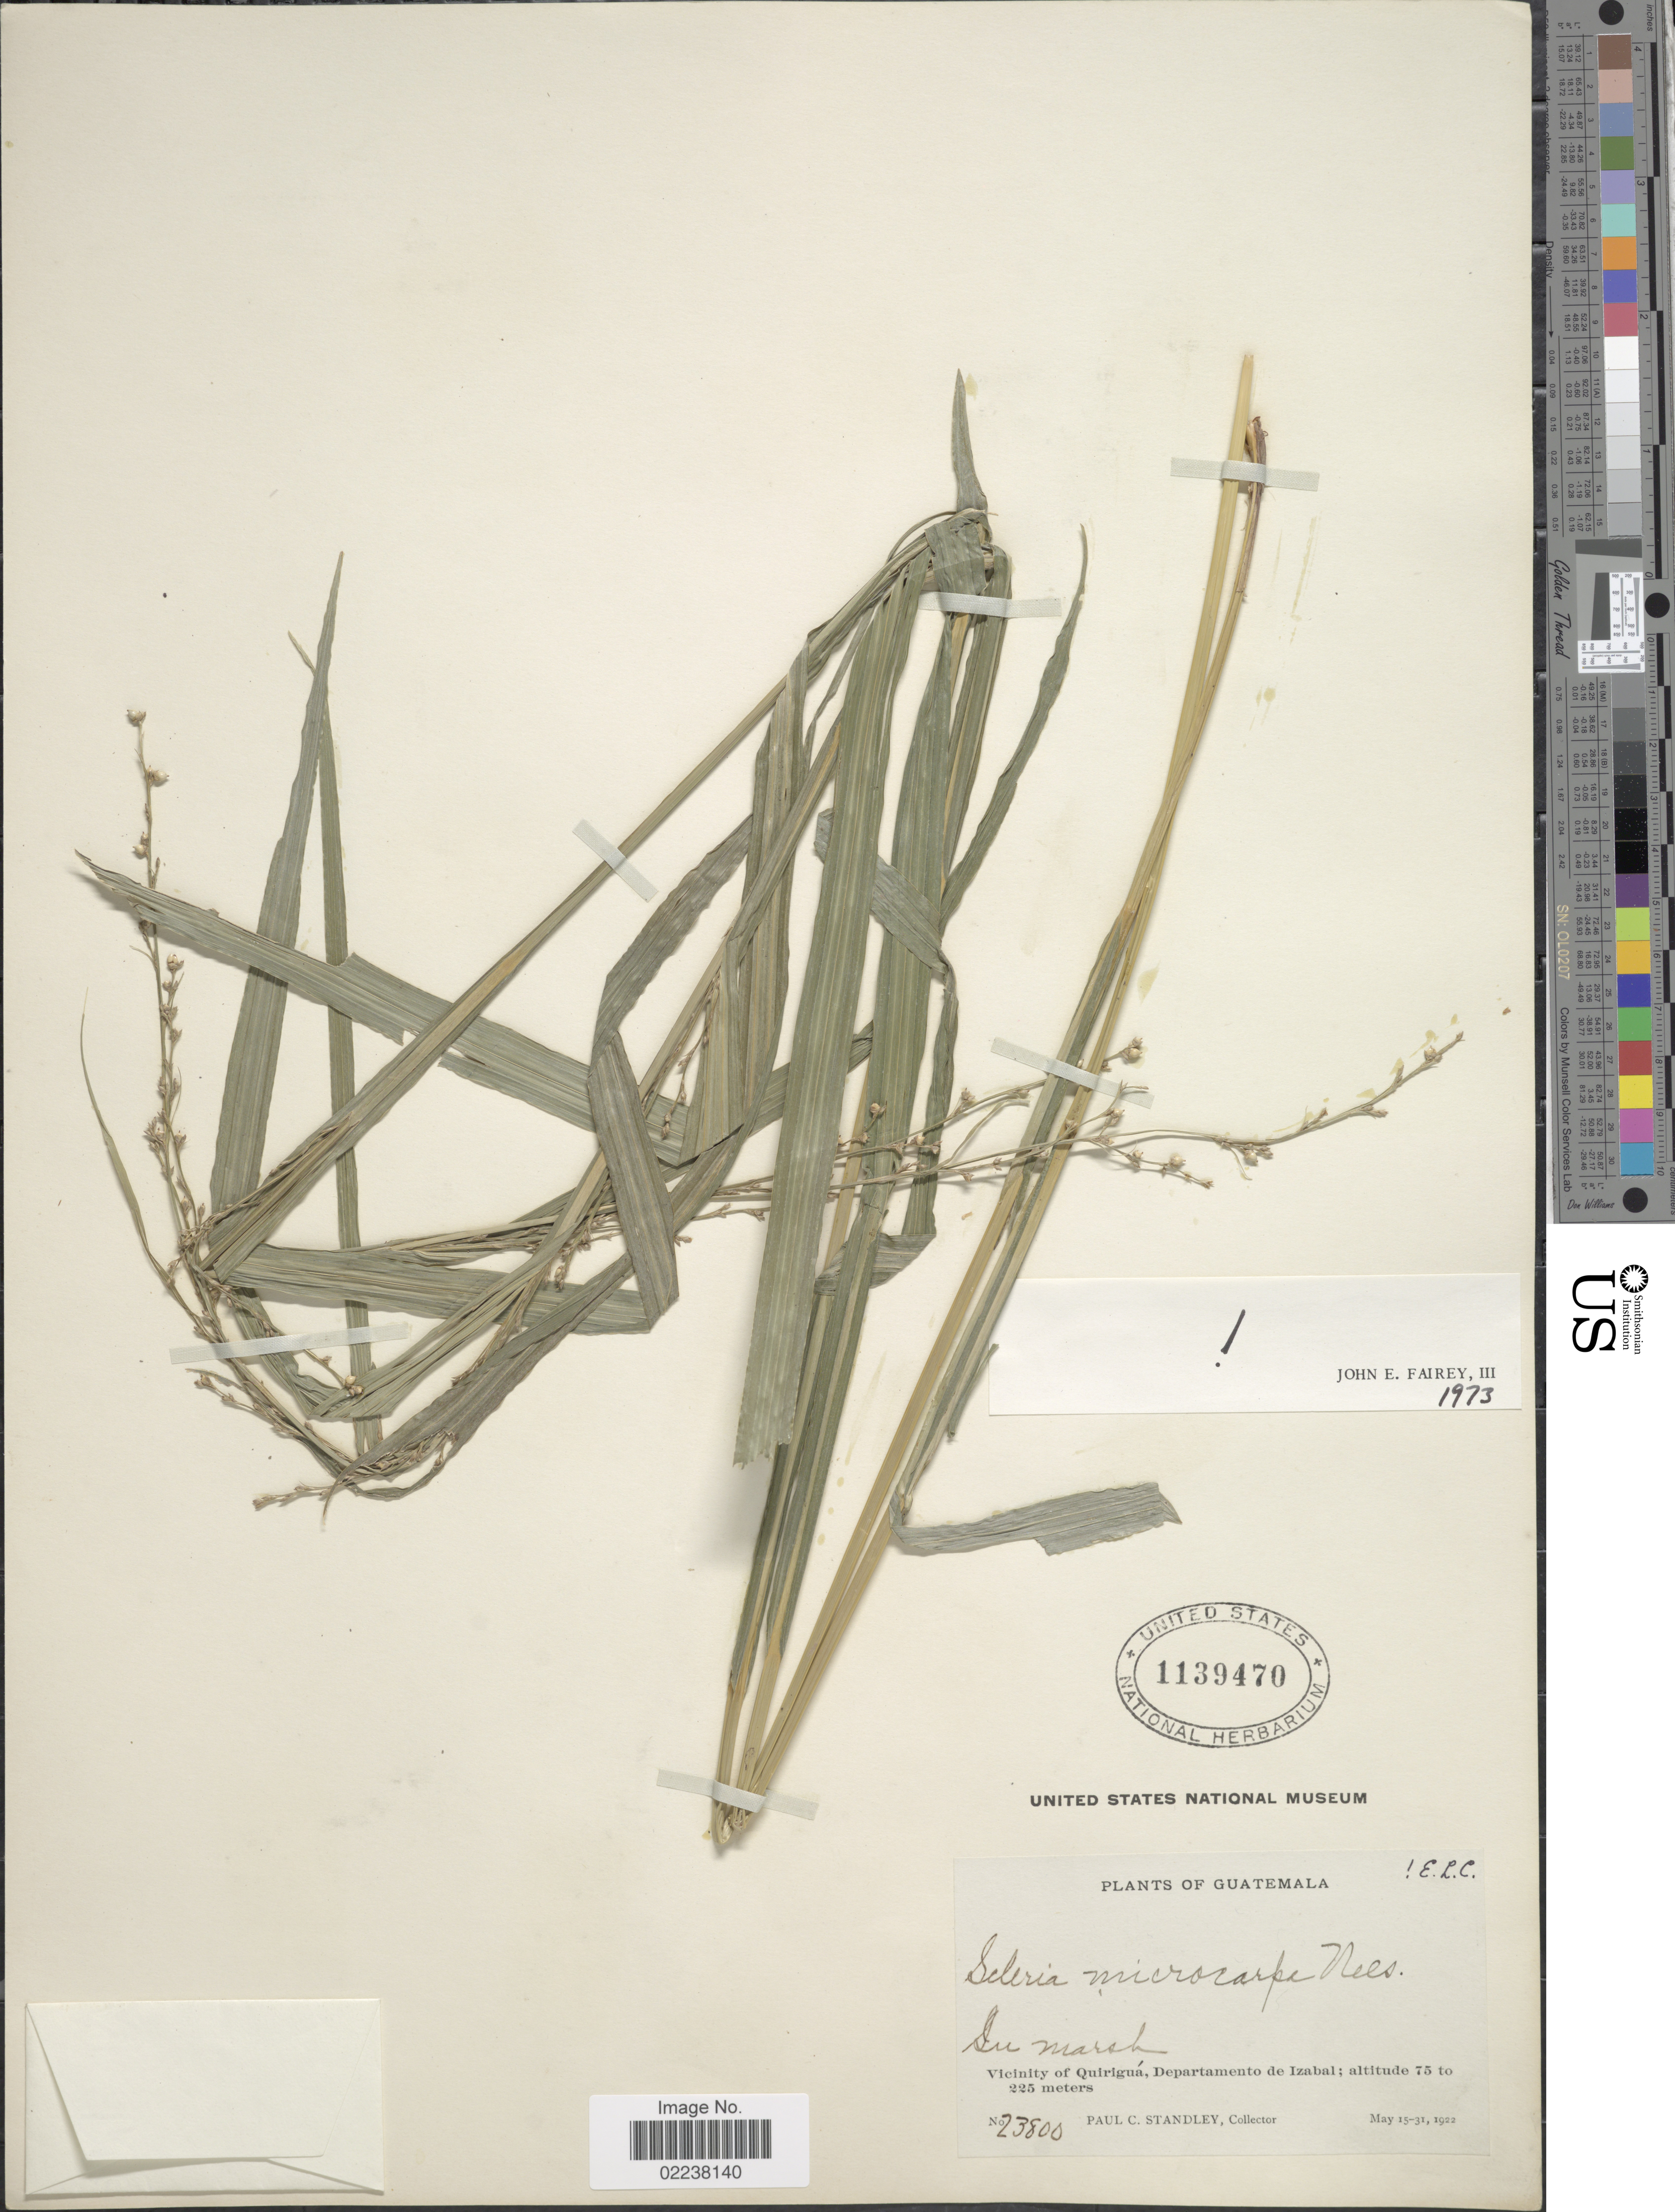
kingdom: Plantae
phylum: Tracheophyta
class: Liliopsida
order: Poales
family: Cyperaceae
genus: Scleria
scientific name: Scleria microcarpa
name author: Nees ex Kunth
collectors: P. C. Standley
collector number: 23800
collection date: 1922-05-15/1922-05-31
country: Guatemala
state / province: Izabal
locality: Vicinity of Quirigua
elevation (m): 75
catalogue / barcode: US 1139470